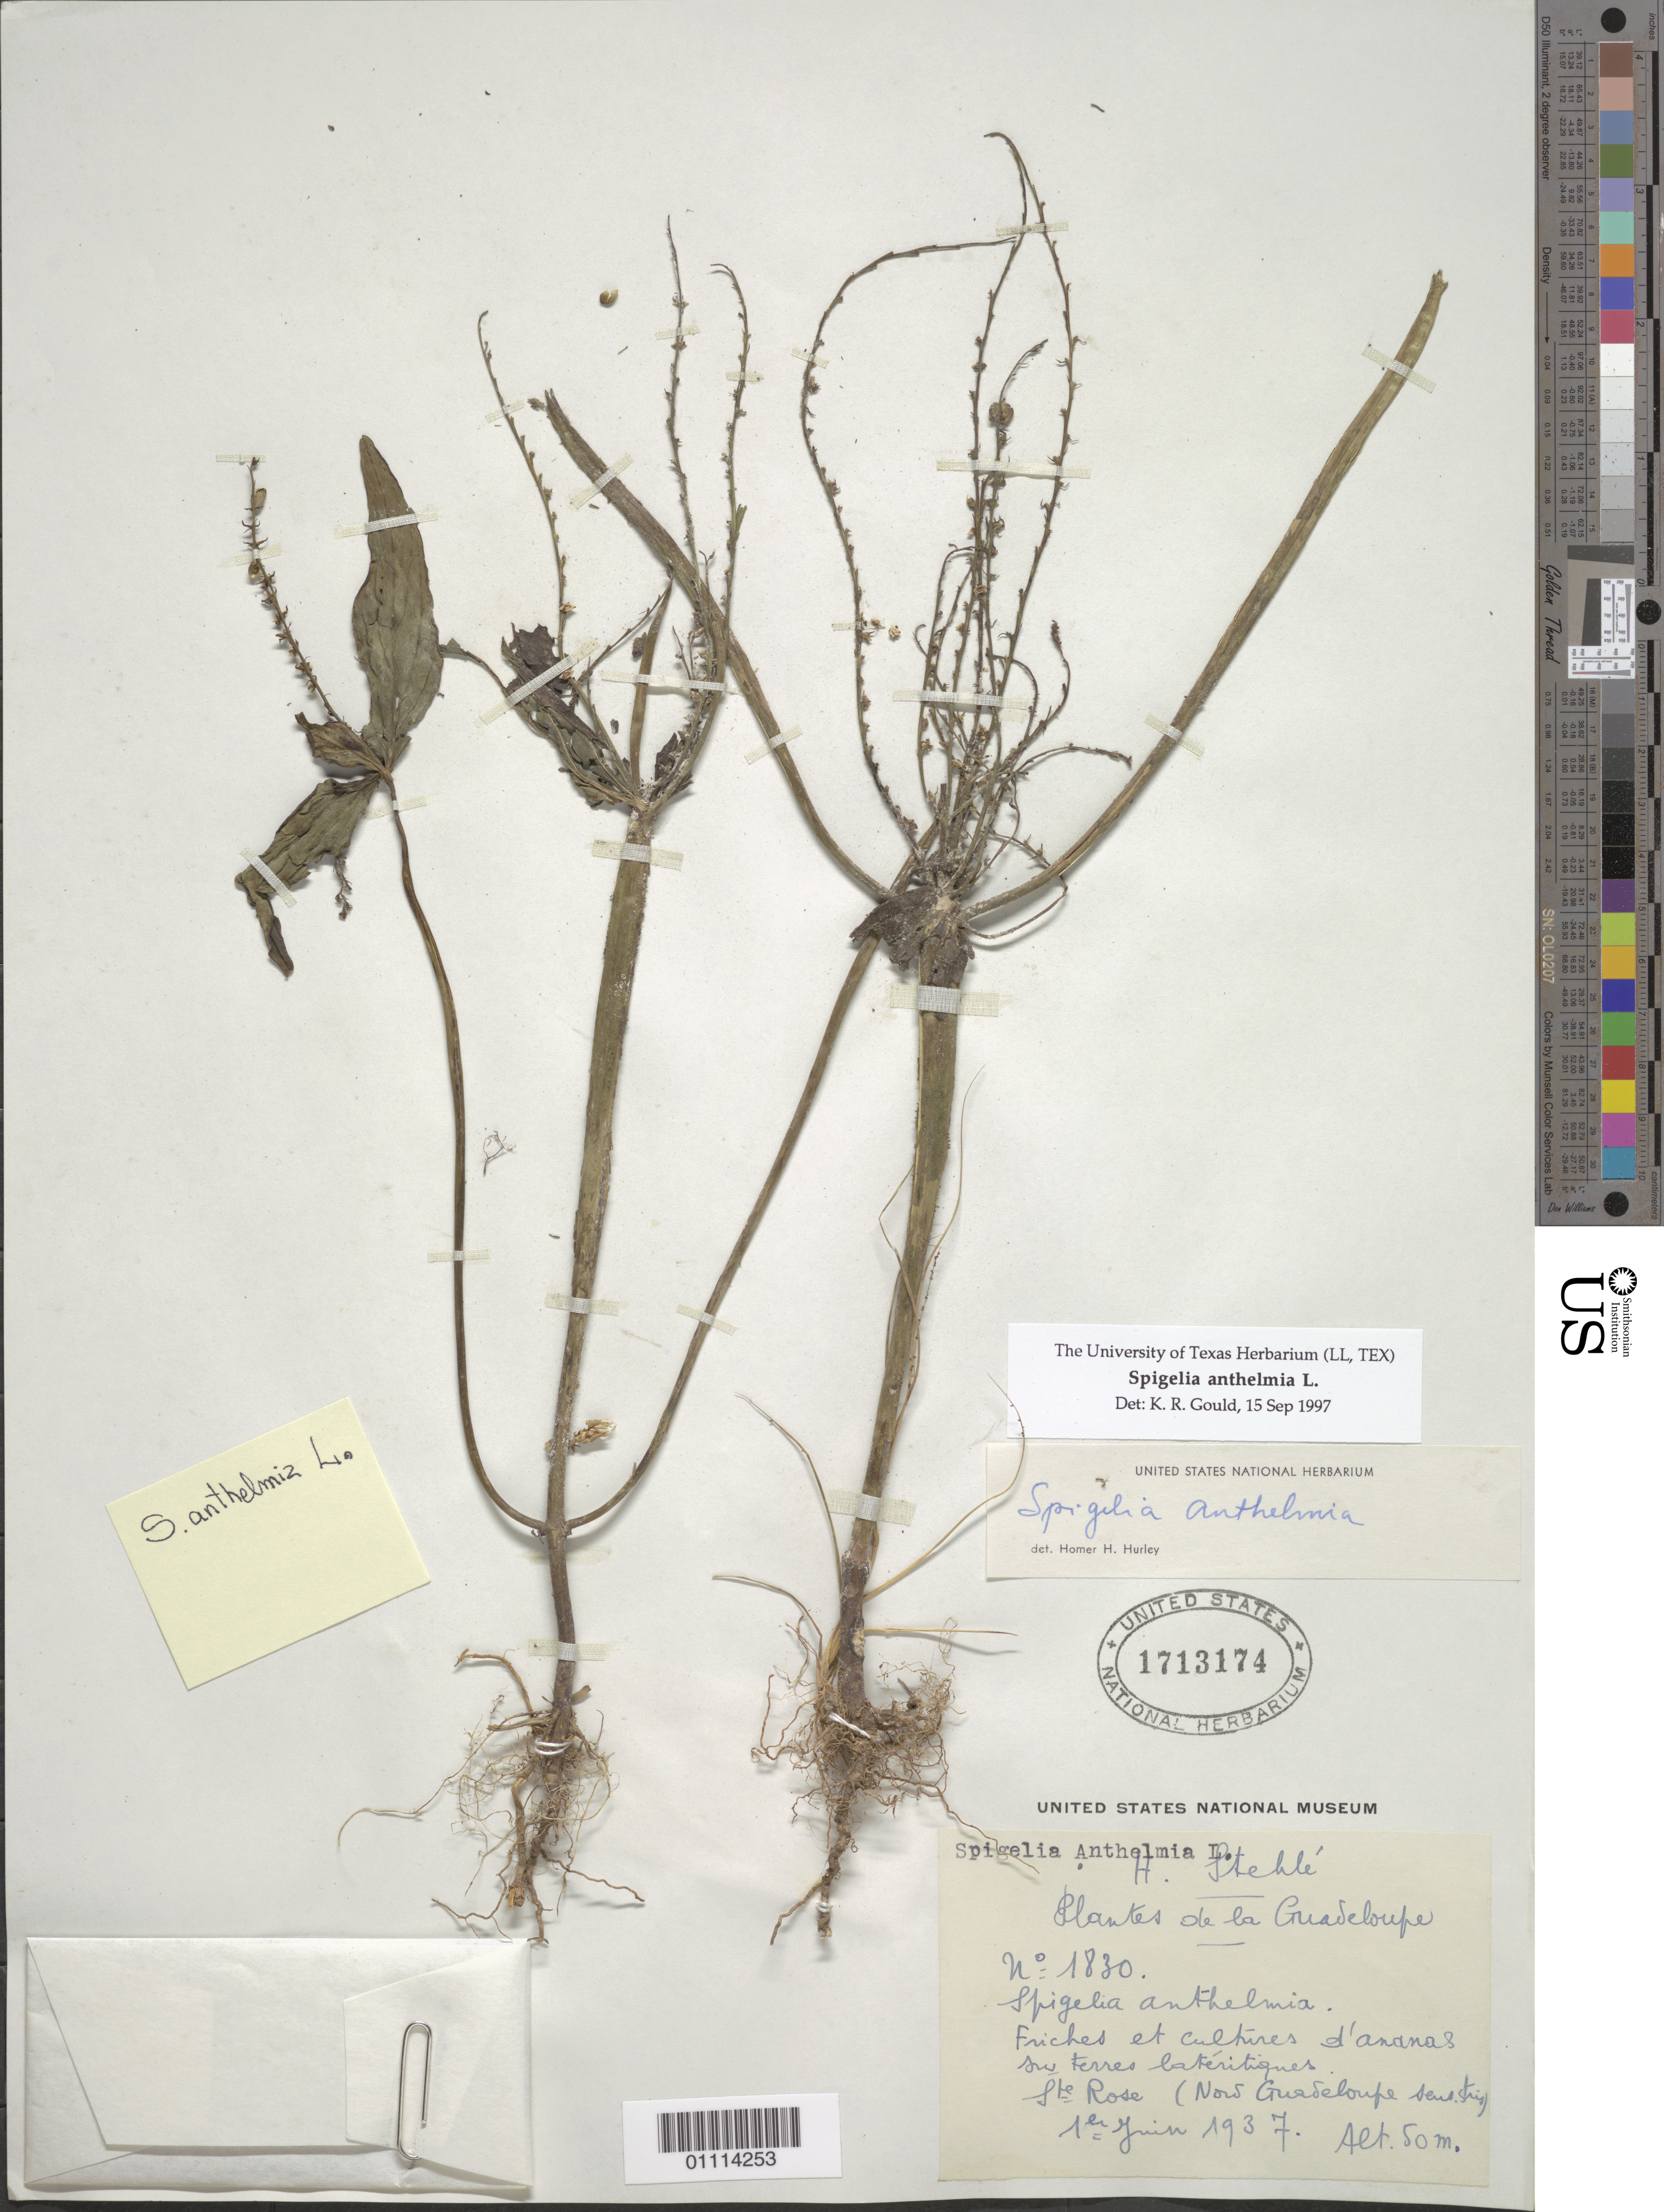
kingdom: Plantae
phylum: Tracheophyta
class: Magnoliopsida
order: Gentianales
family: Loganiaceae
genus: Spigelia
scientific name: Spigelia anthelmia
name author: L.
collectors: H. Stehlé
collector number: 1830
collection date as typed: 01 Jun 1937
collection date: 1937-06-01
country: Guadeloupe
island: Basse Terre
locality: St. Rose (Nous Guadeloupe seus stais. Friches et cultives d'ananas su terres lateritiques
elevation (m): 50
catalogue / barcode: US 1713174